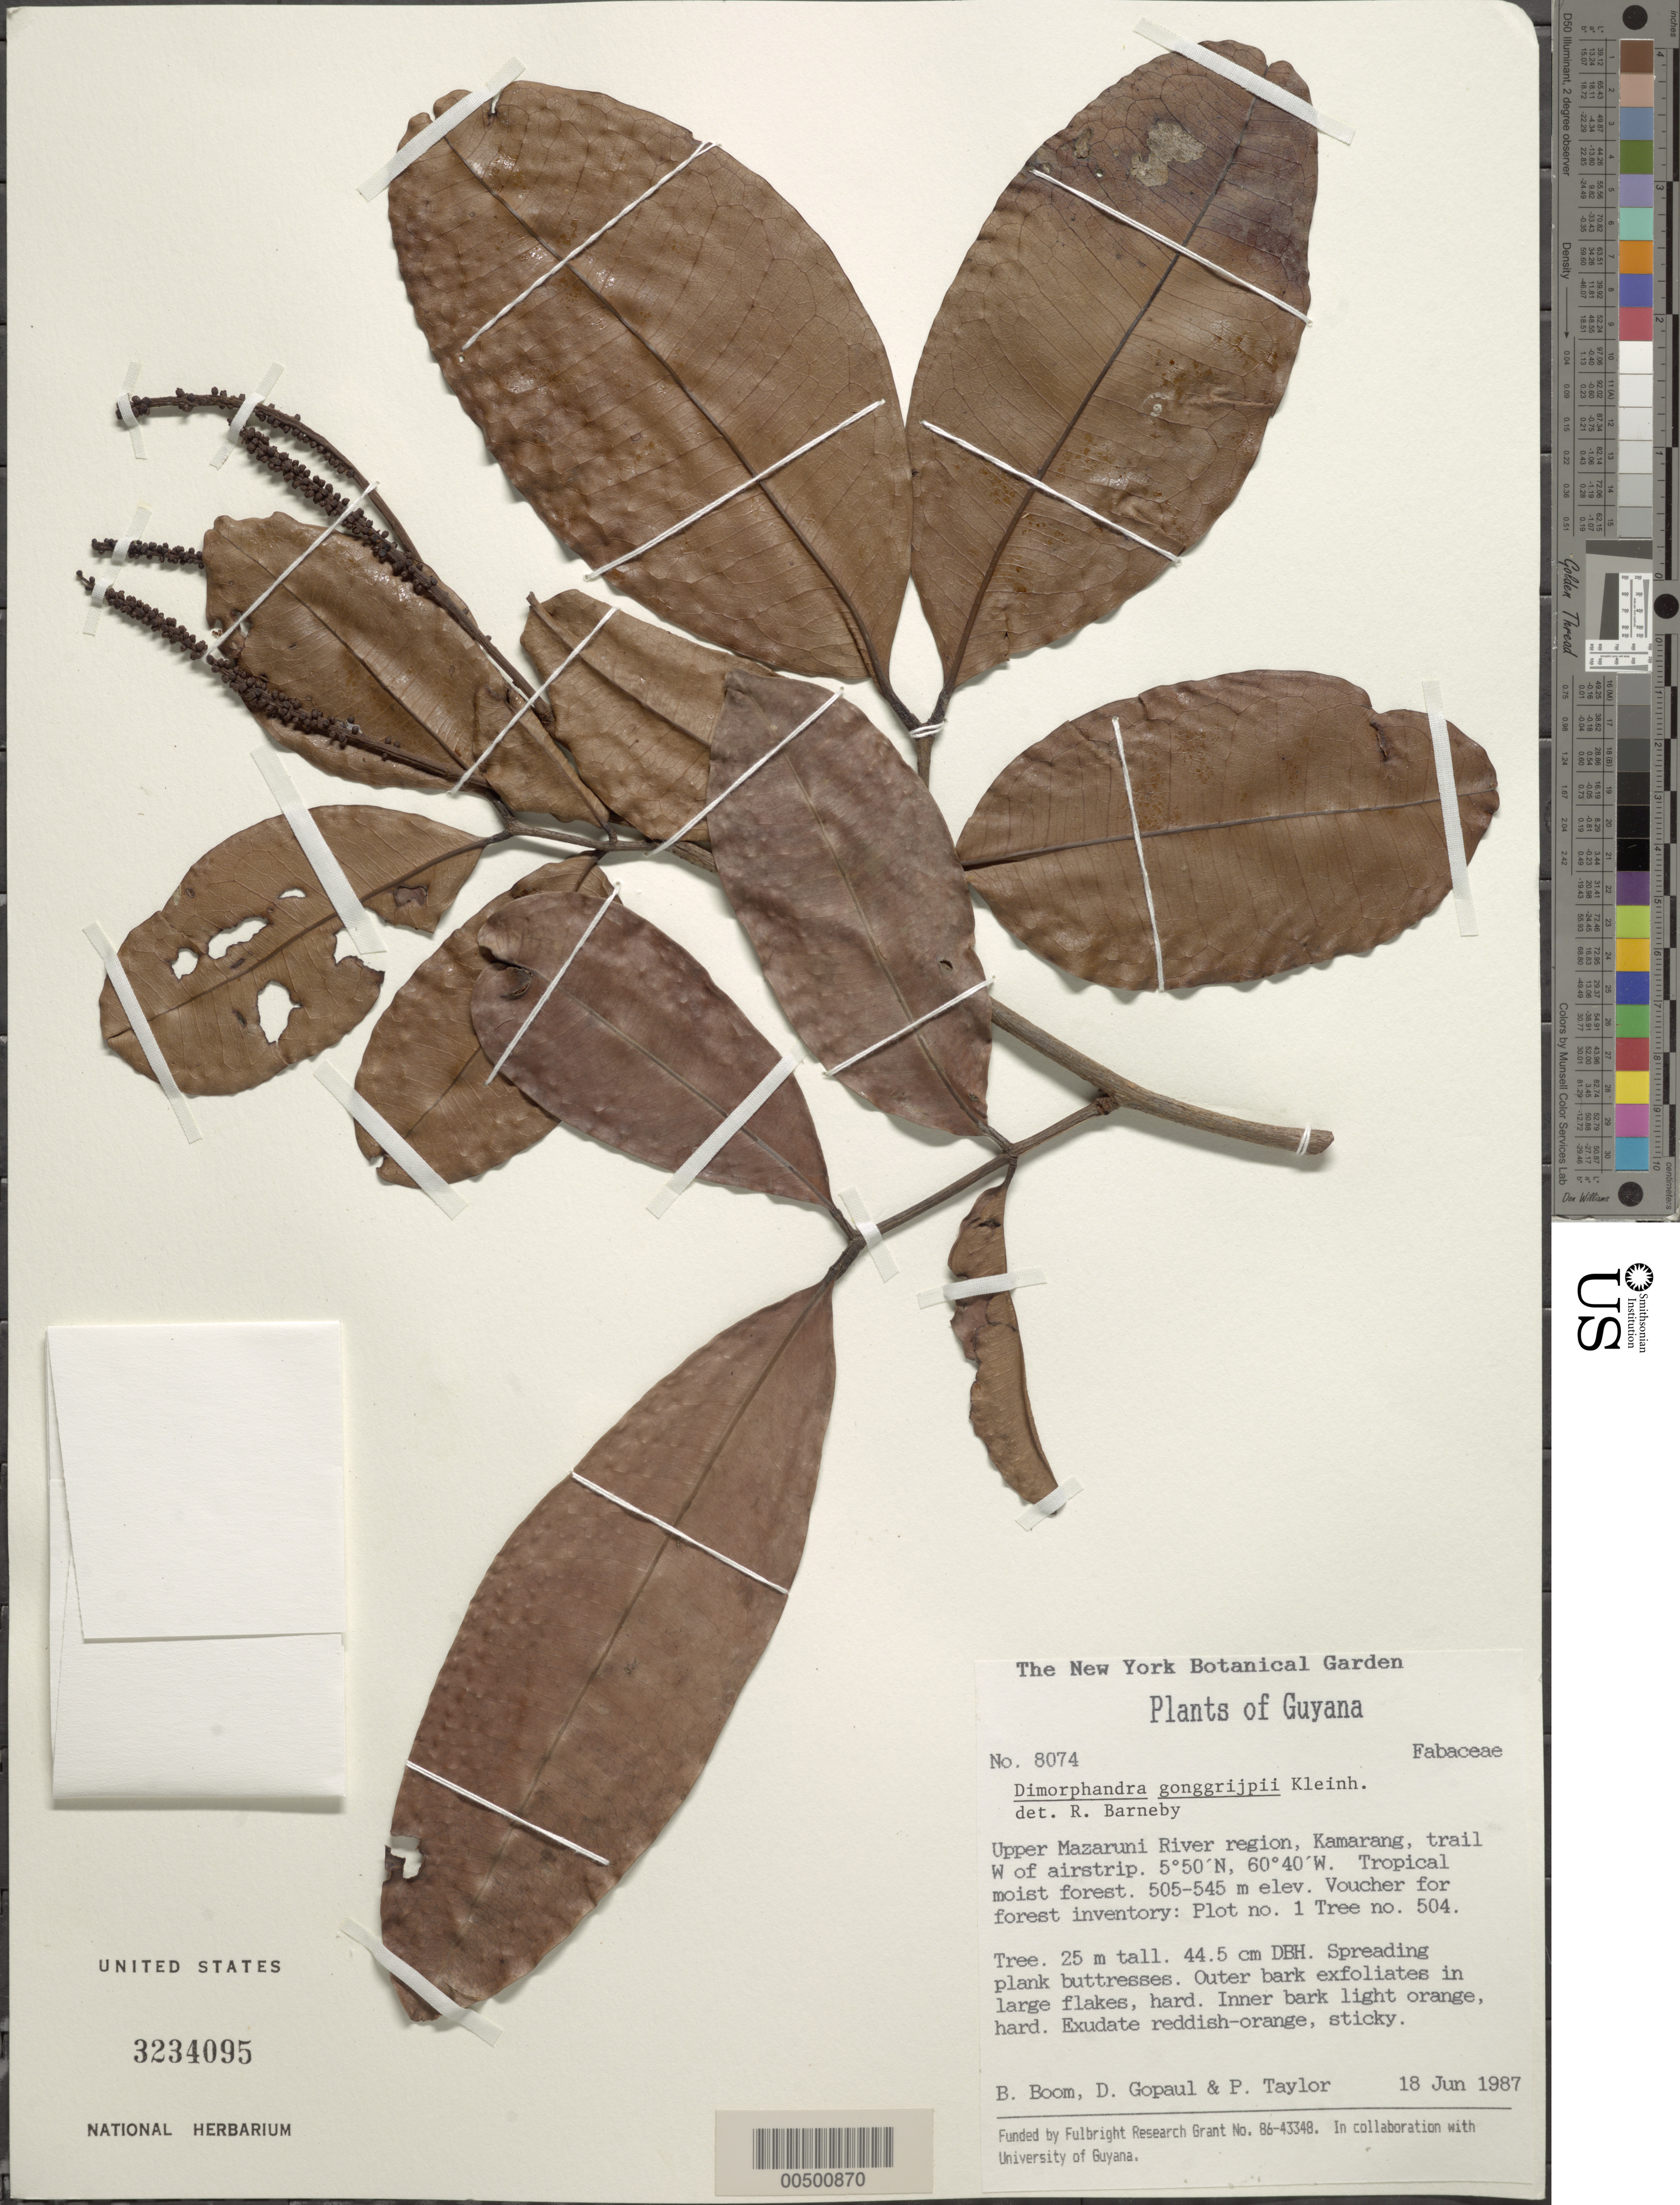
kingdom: Plantae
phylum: Tracheophyta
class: Magnoliopsida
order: Fabales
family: Fabaceae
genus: Mora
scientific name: Mora gonggrijpii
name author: (Kleinhoonte) Sandwith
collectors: B. M. Boom, D. Gopaul & P. G. Taylor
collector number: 8074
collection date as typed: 18 Jun 1987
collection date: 1987-06-18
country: French Guiana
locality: Upper mazaruni river region, kamarang, trail w of airstrip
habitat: Tropical moist forest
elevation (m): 505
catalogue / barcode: US 3234095